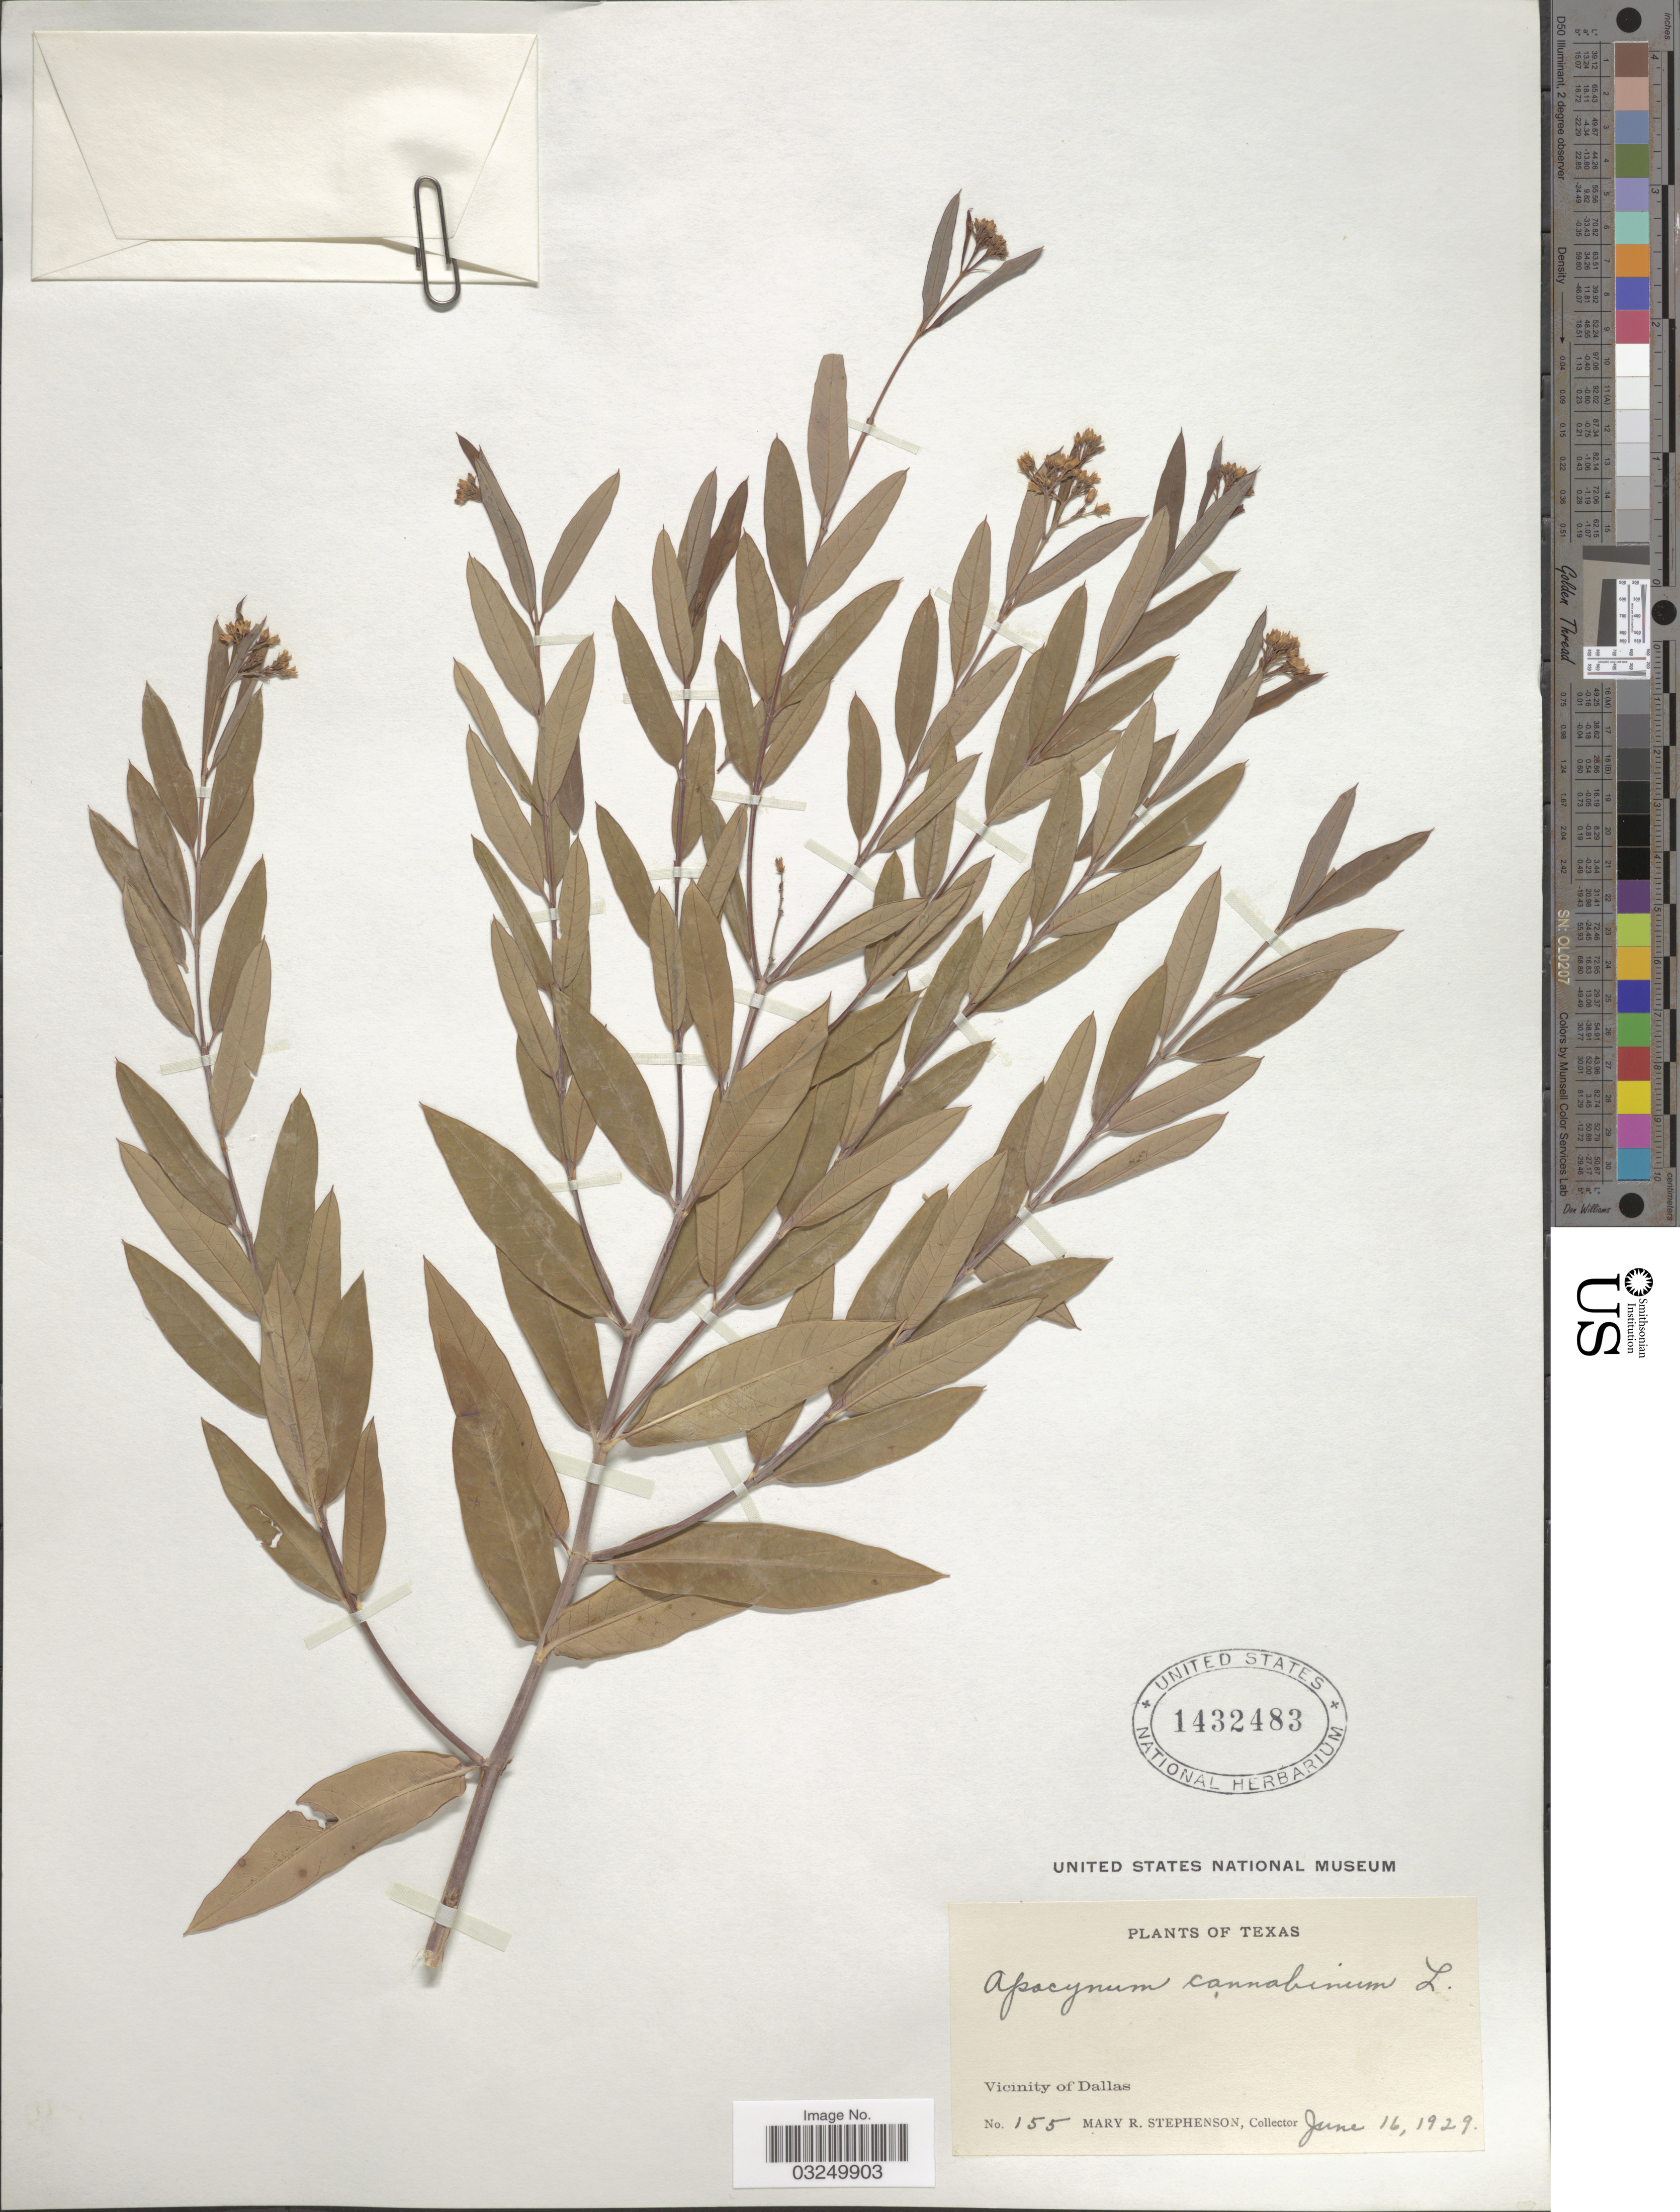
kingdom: Plantae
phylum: Tracheophyta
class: Magnoliopsida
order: Gentianales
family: Apocynaceae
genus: Apocynum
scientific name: Apocynum cannabinum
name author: L.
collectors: M. Stephenson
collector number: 155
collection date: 1929-06-16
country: United States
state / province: Texas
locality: Vicinity of Dallas.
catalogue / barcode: US 1432483